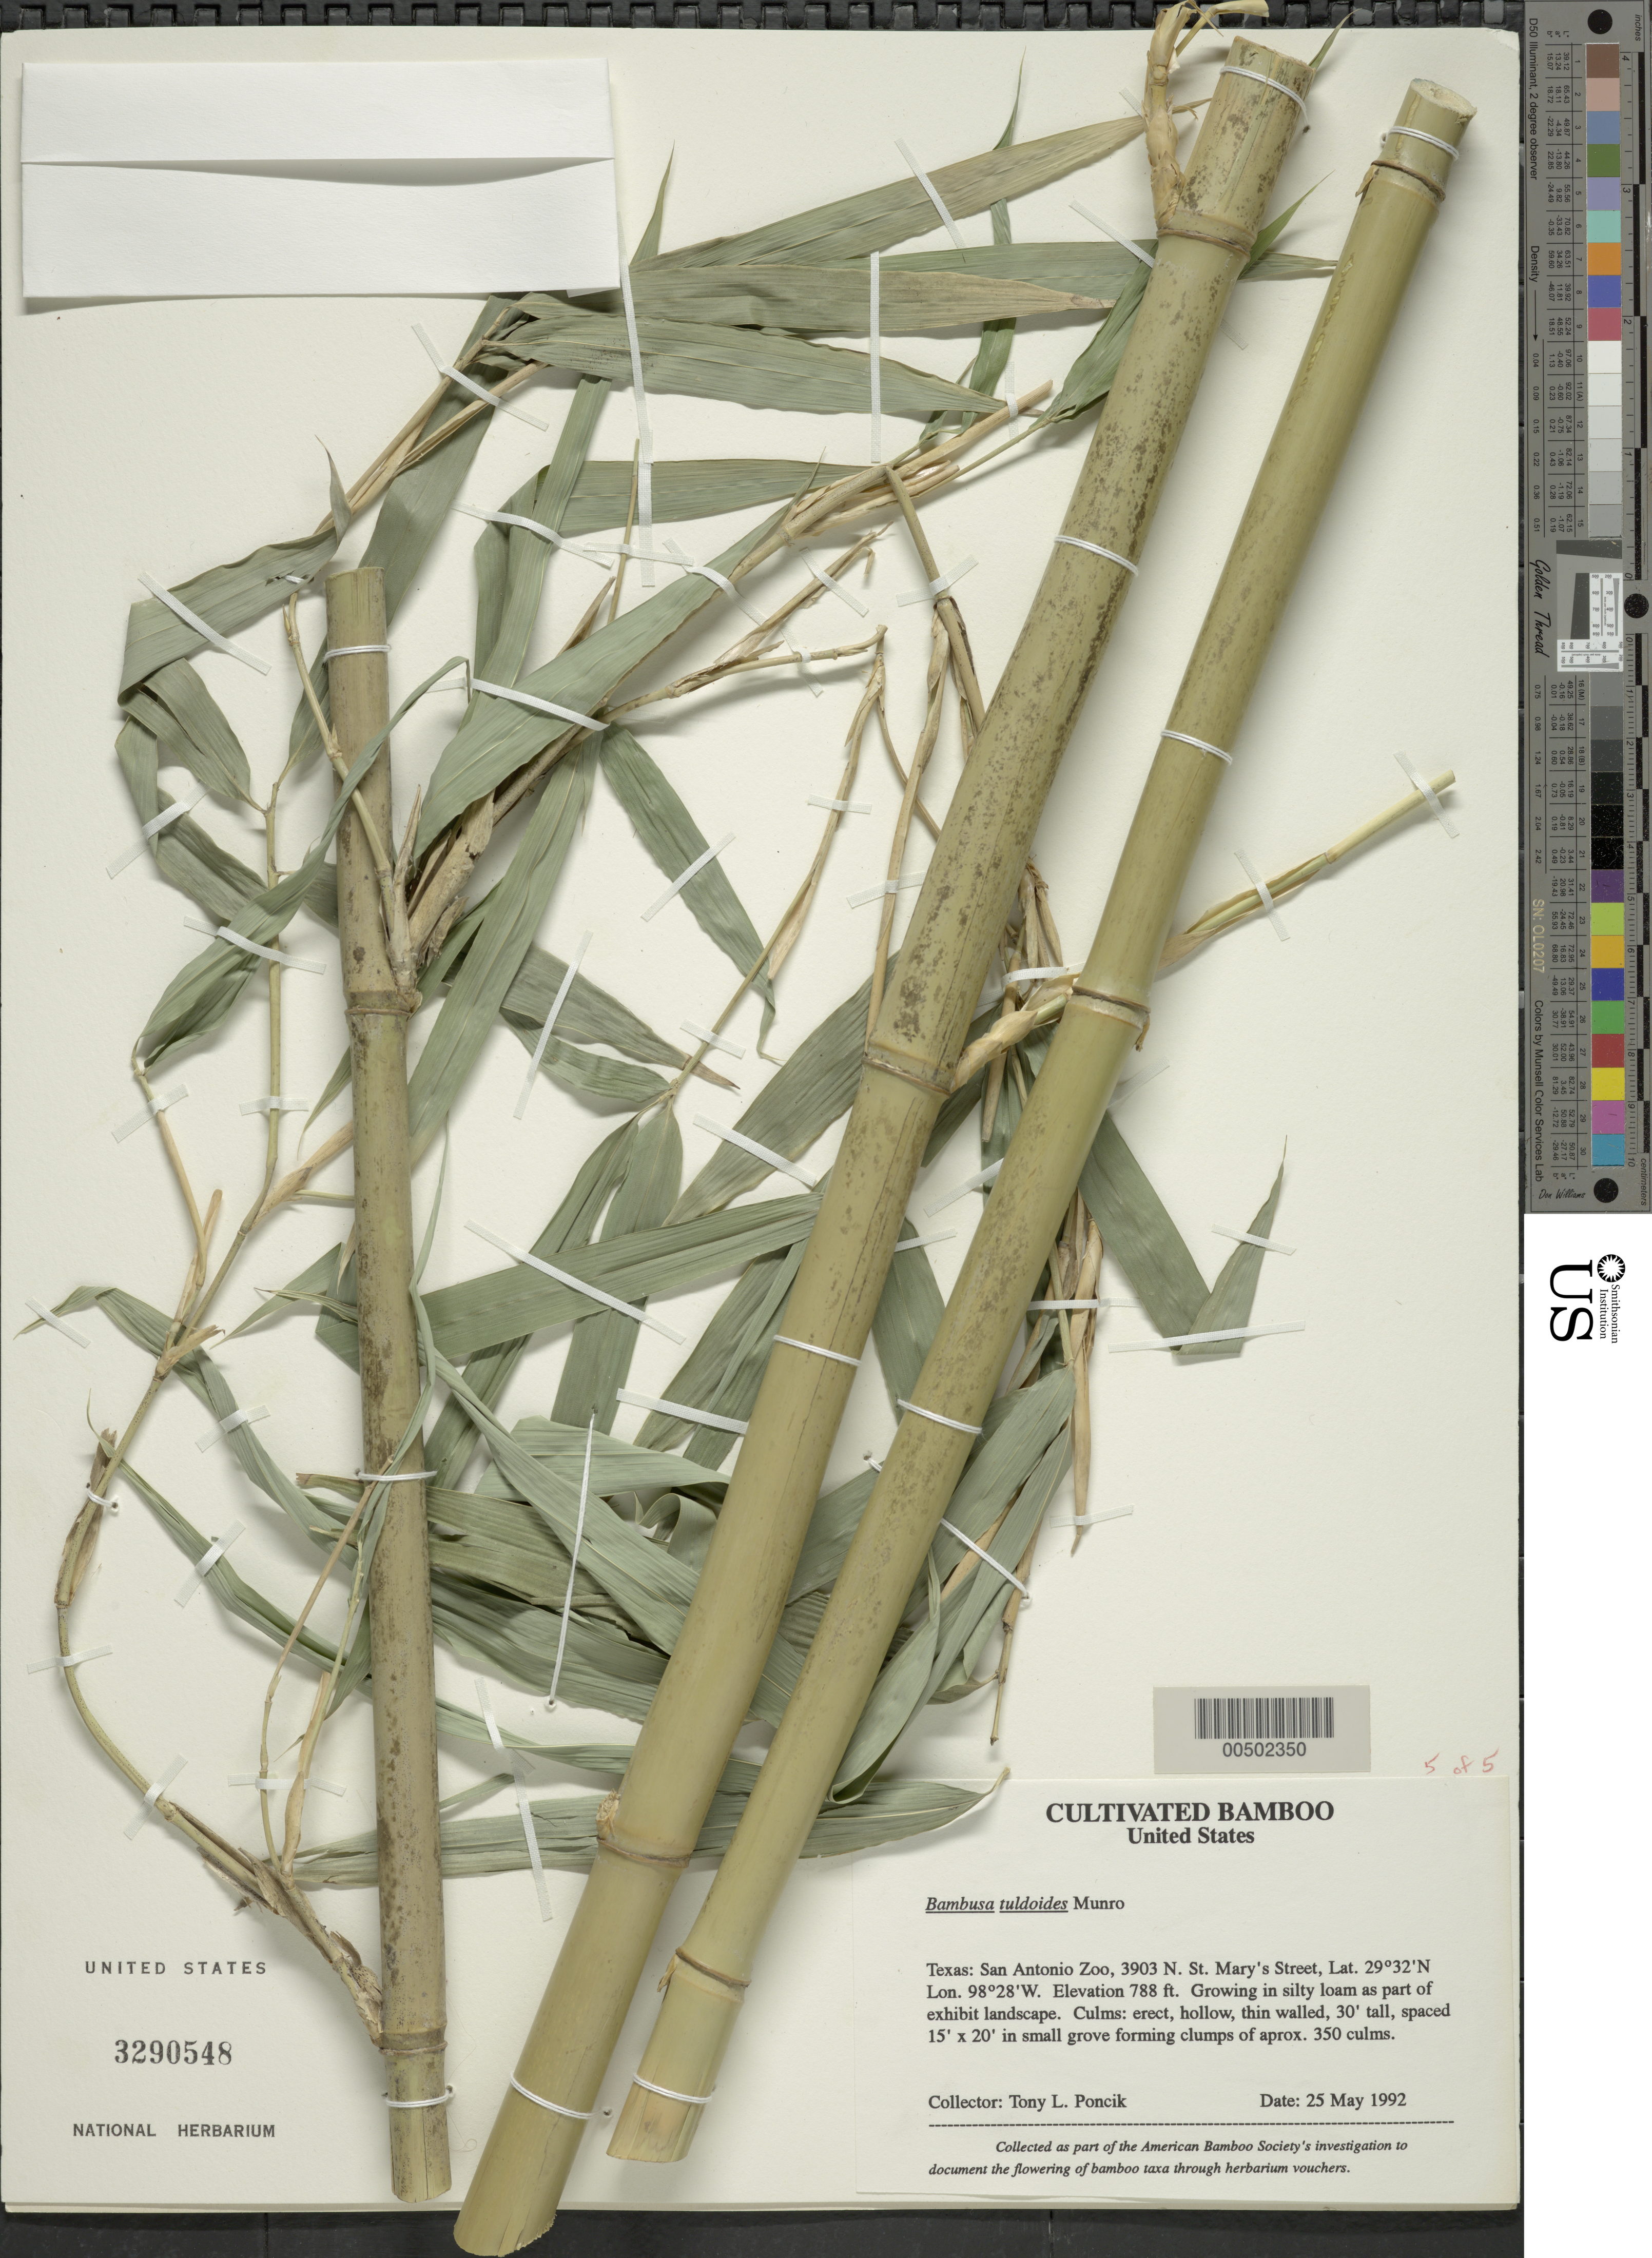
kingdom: Plantae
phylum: Tracheophyta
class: Liliopsida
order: Poales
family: Poaceae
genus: Bambusa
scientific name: Bambusa tuldoides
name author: Munro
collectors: T. Poncik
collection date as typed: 25 May 1992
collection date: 1992-05-25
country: United States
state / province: Texas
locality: San antonio zoo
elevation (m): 240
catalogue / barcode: US 3290548